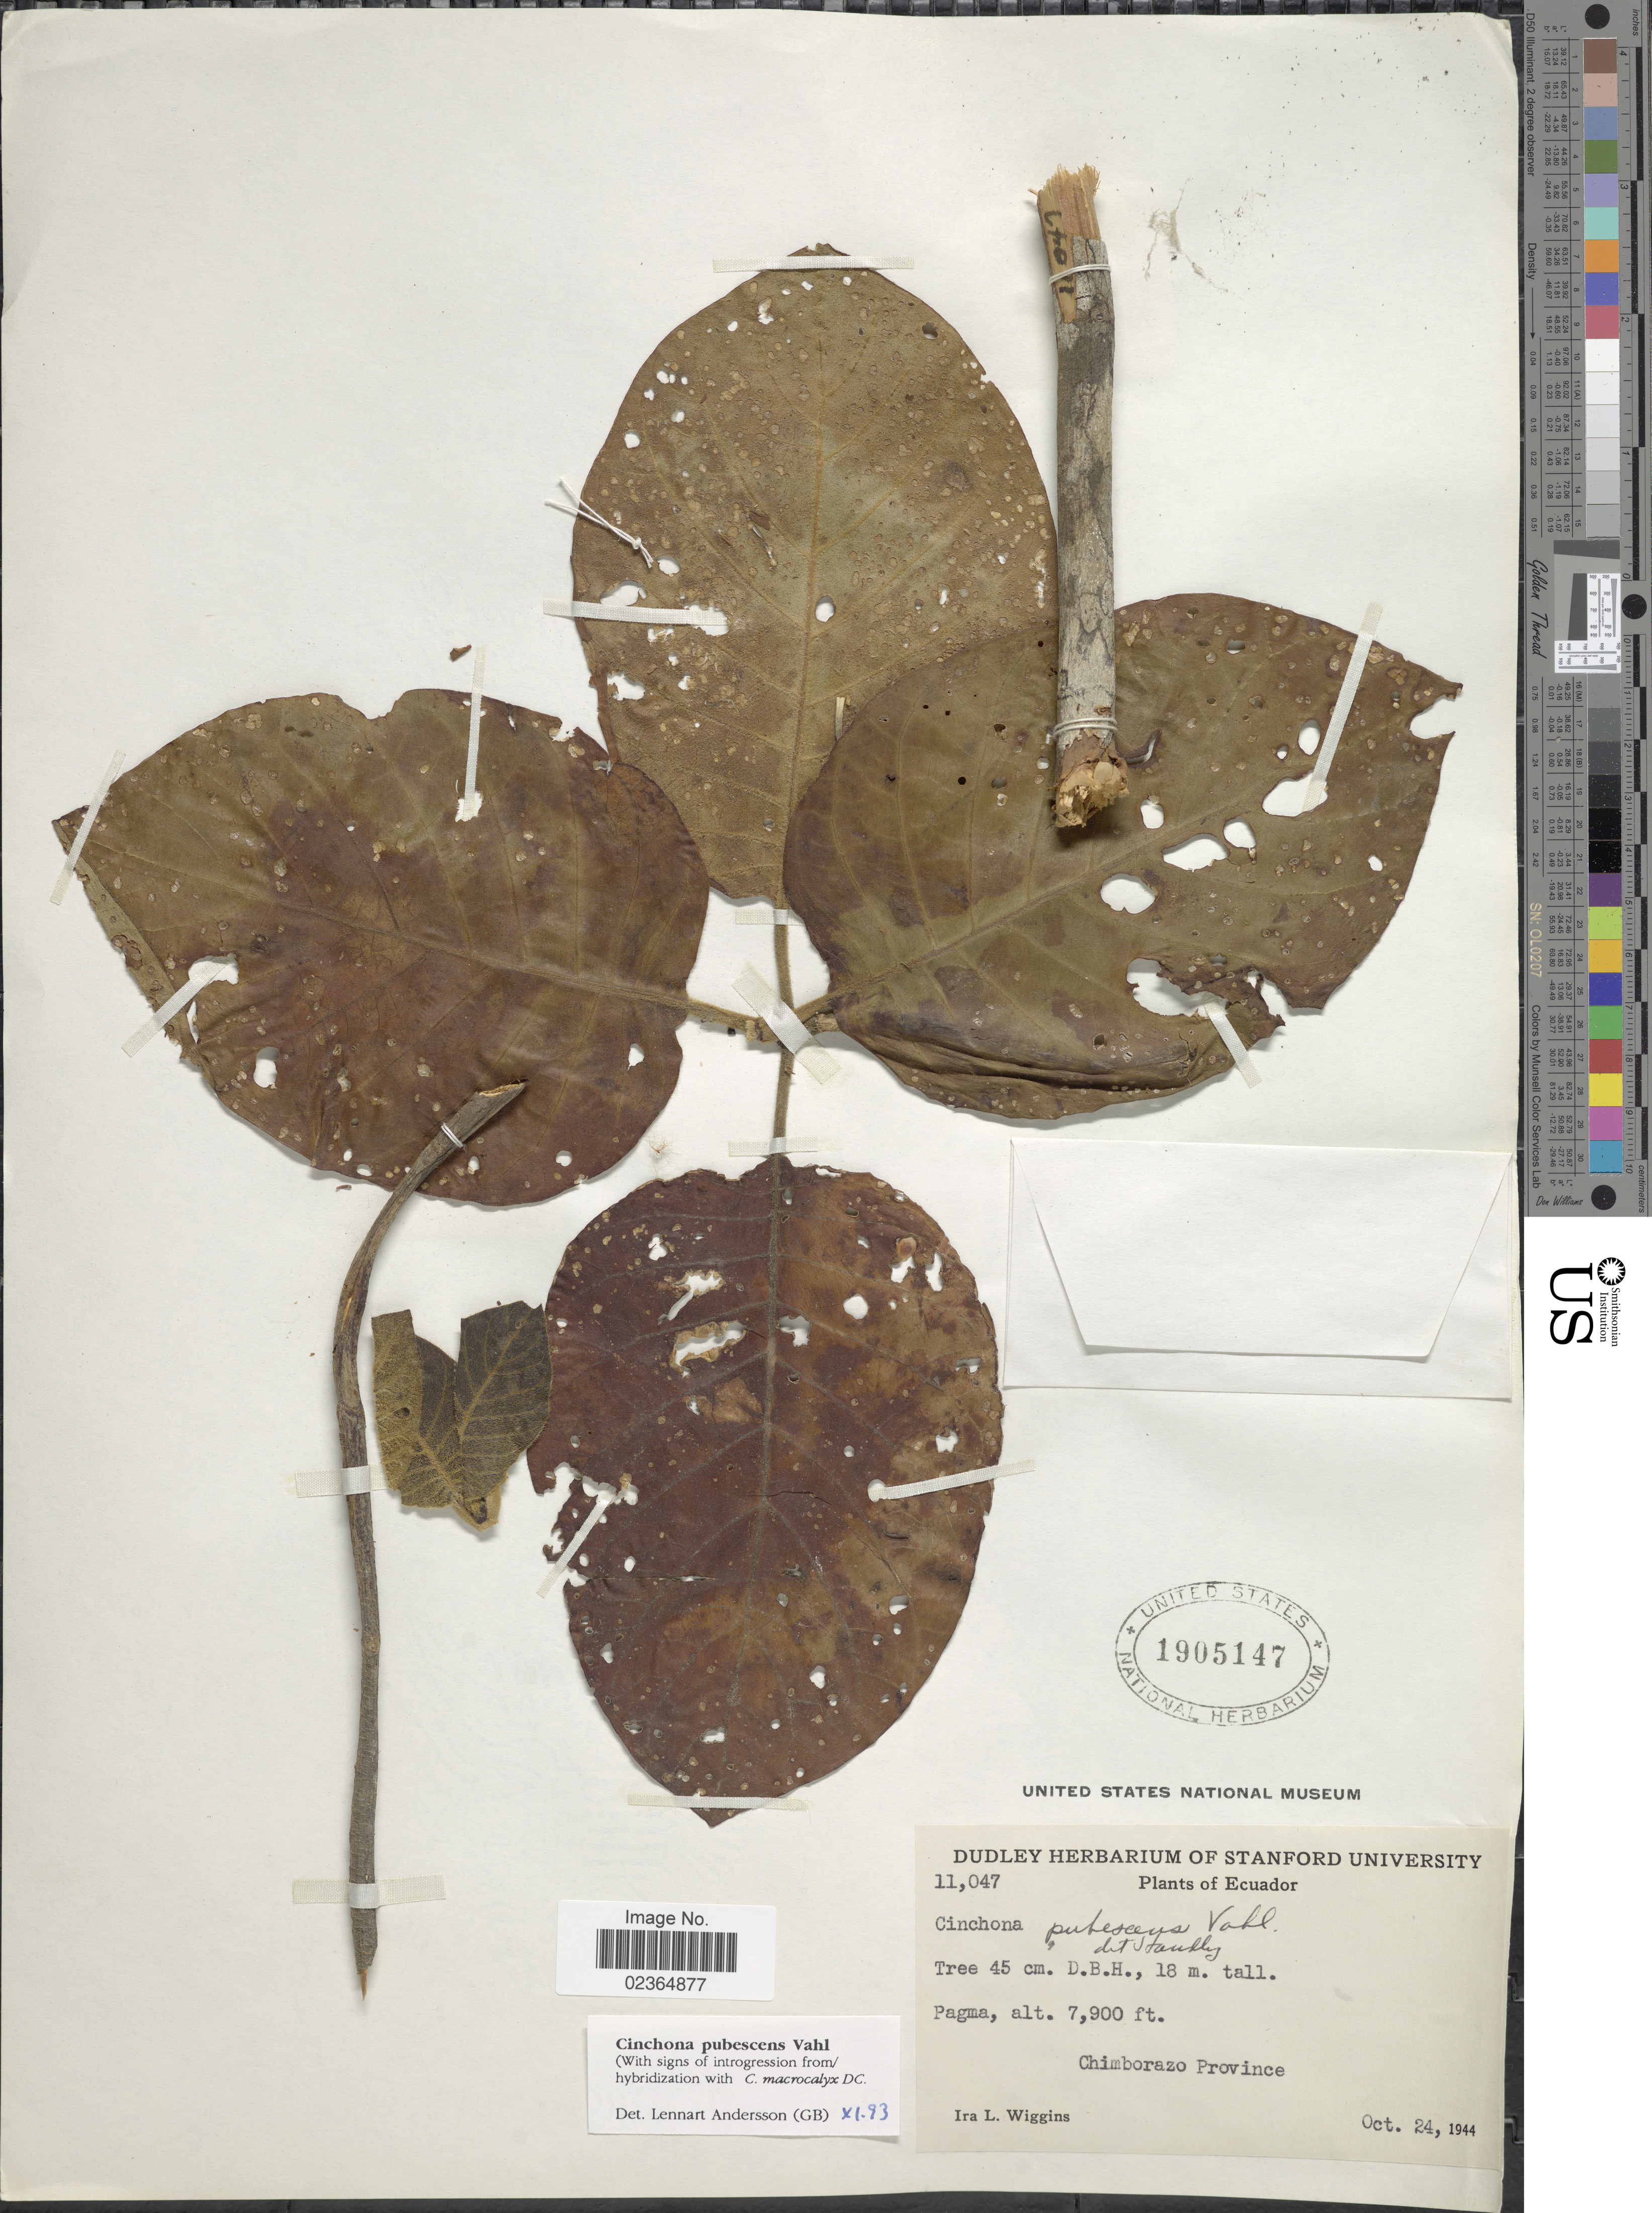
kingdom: Plantae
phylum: Tracheophyta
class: Magnoliopsida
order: Gentianales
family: Rubiaceae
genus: Cinchona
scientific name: Cinchona pubescens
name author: Vahl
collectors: I. L. Wiggins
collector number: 11047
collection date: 1944-10-24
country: Ecuador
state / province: Chimborazo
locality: Pagma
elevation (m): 2408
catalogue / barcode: US 1905147